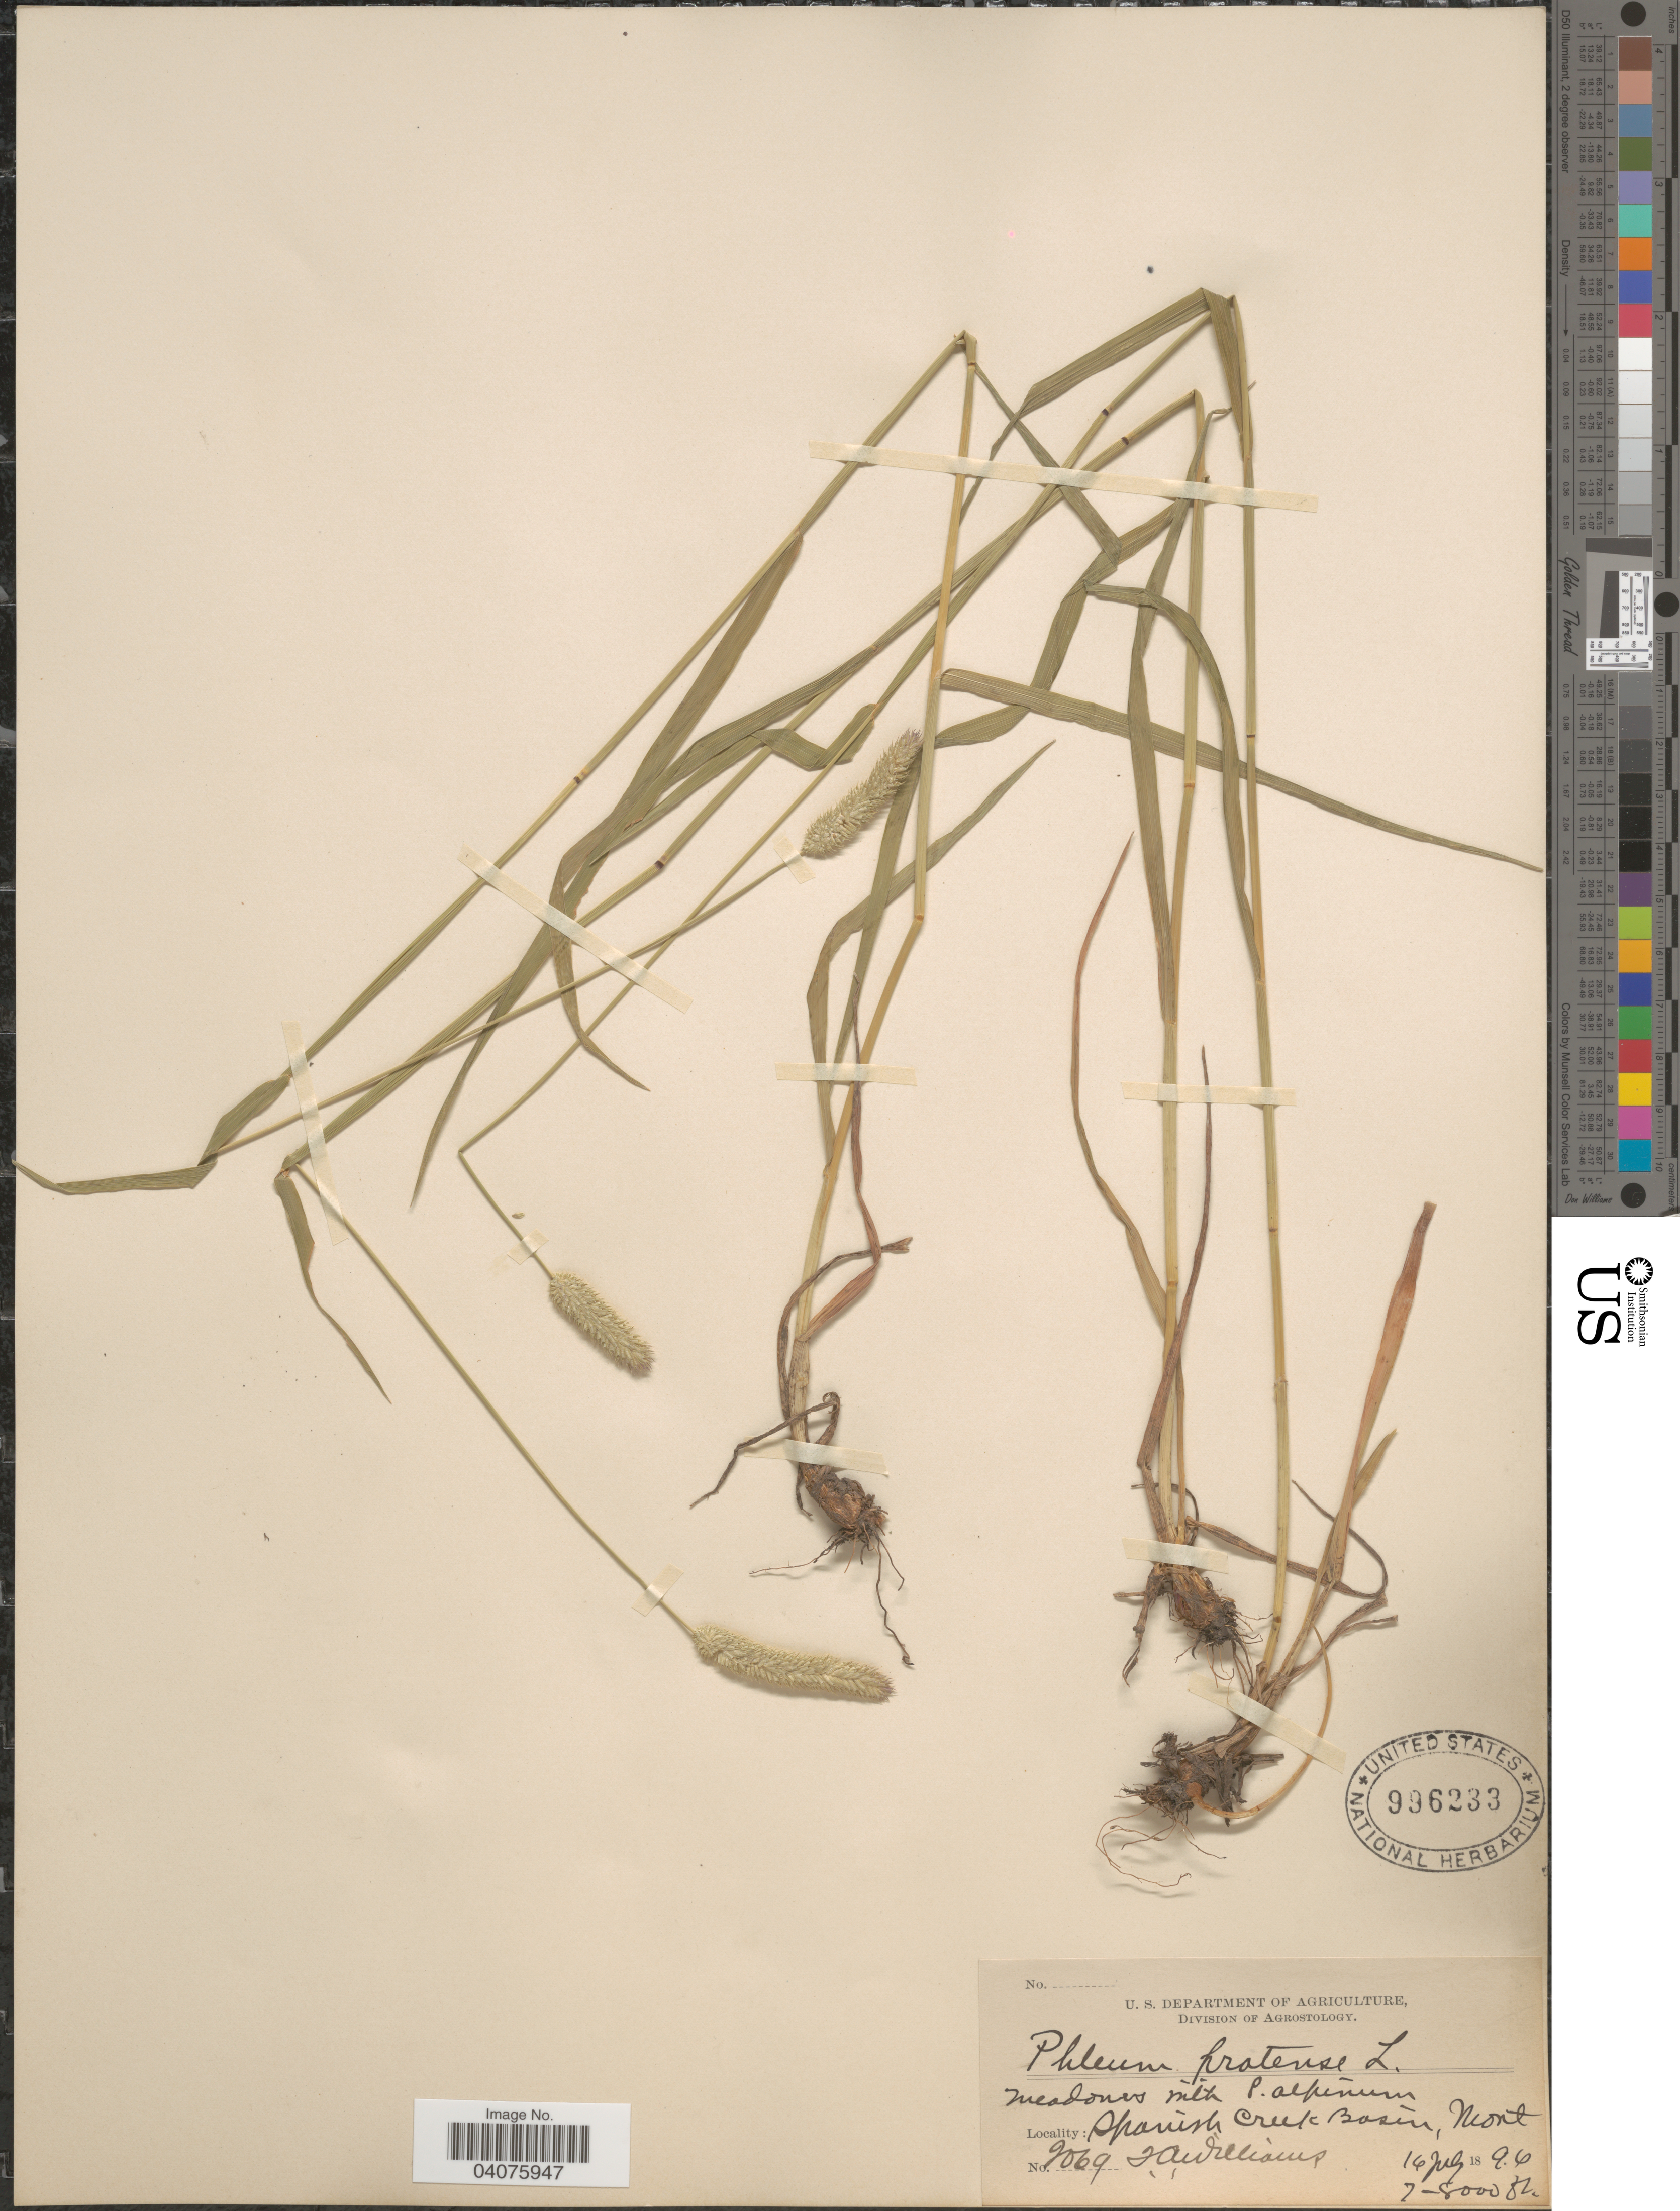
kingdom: Plantae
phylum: Tracheophyta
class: Liliopsida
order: Poales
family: Poaceae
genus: Phleum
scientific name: Phleum pratense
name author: L.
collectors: J. A. Williams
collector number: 2069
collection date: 1896-07-16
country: United States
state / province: Montana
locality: Spanish Creek Basin.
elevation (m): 2134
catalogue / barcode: US 996233